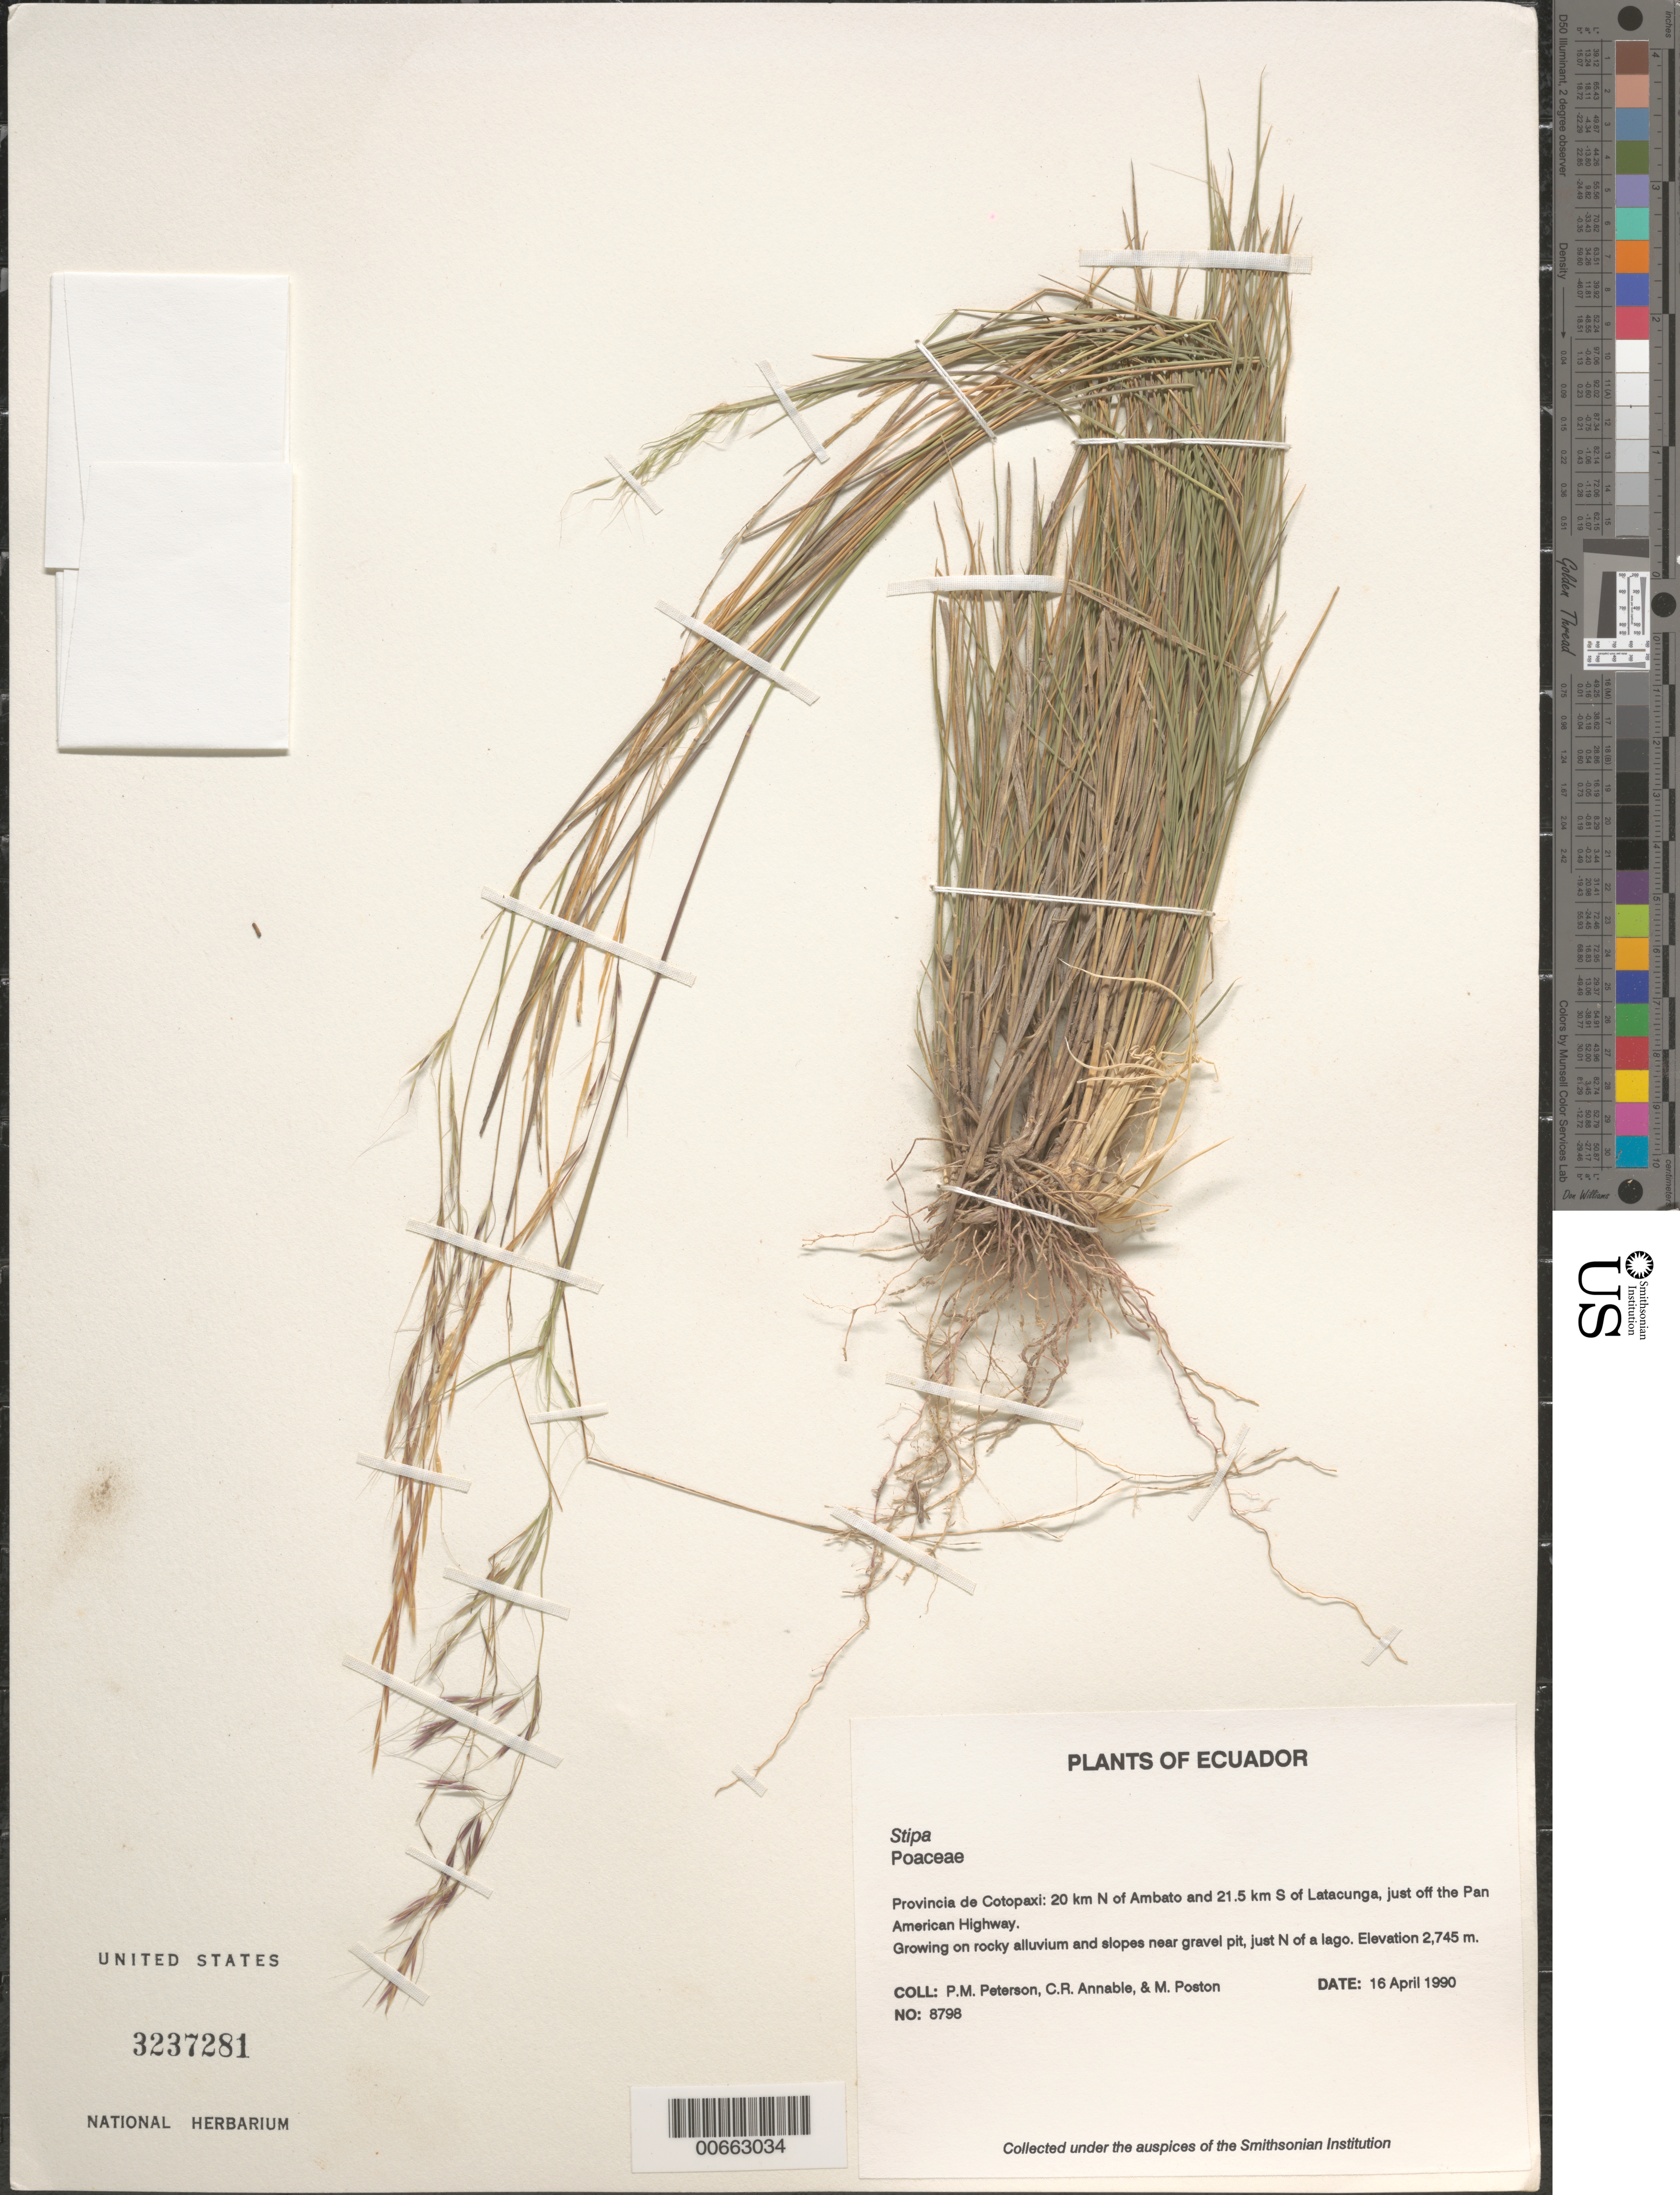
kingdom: Plantae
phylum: Tracheophyta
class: Liliopsida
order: Poales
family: Poaceae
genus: Stipa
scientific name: Stipa sp.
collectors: P. M. Peterson, C. R. Annable & M. Poston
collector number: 08798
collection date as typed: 16 Apr 1990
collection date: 1990-04-16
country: Ecuador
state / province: Cotopaxi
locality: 20 km N of Ambato and 21.5 km S of Latacunga, just off the Pan American Highway.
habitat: Growing on rocky alluvium and slopes near gravel pit, just N of a lago.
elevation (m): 2745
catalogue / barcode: US 3237281